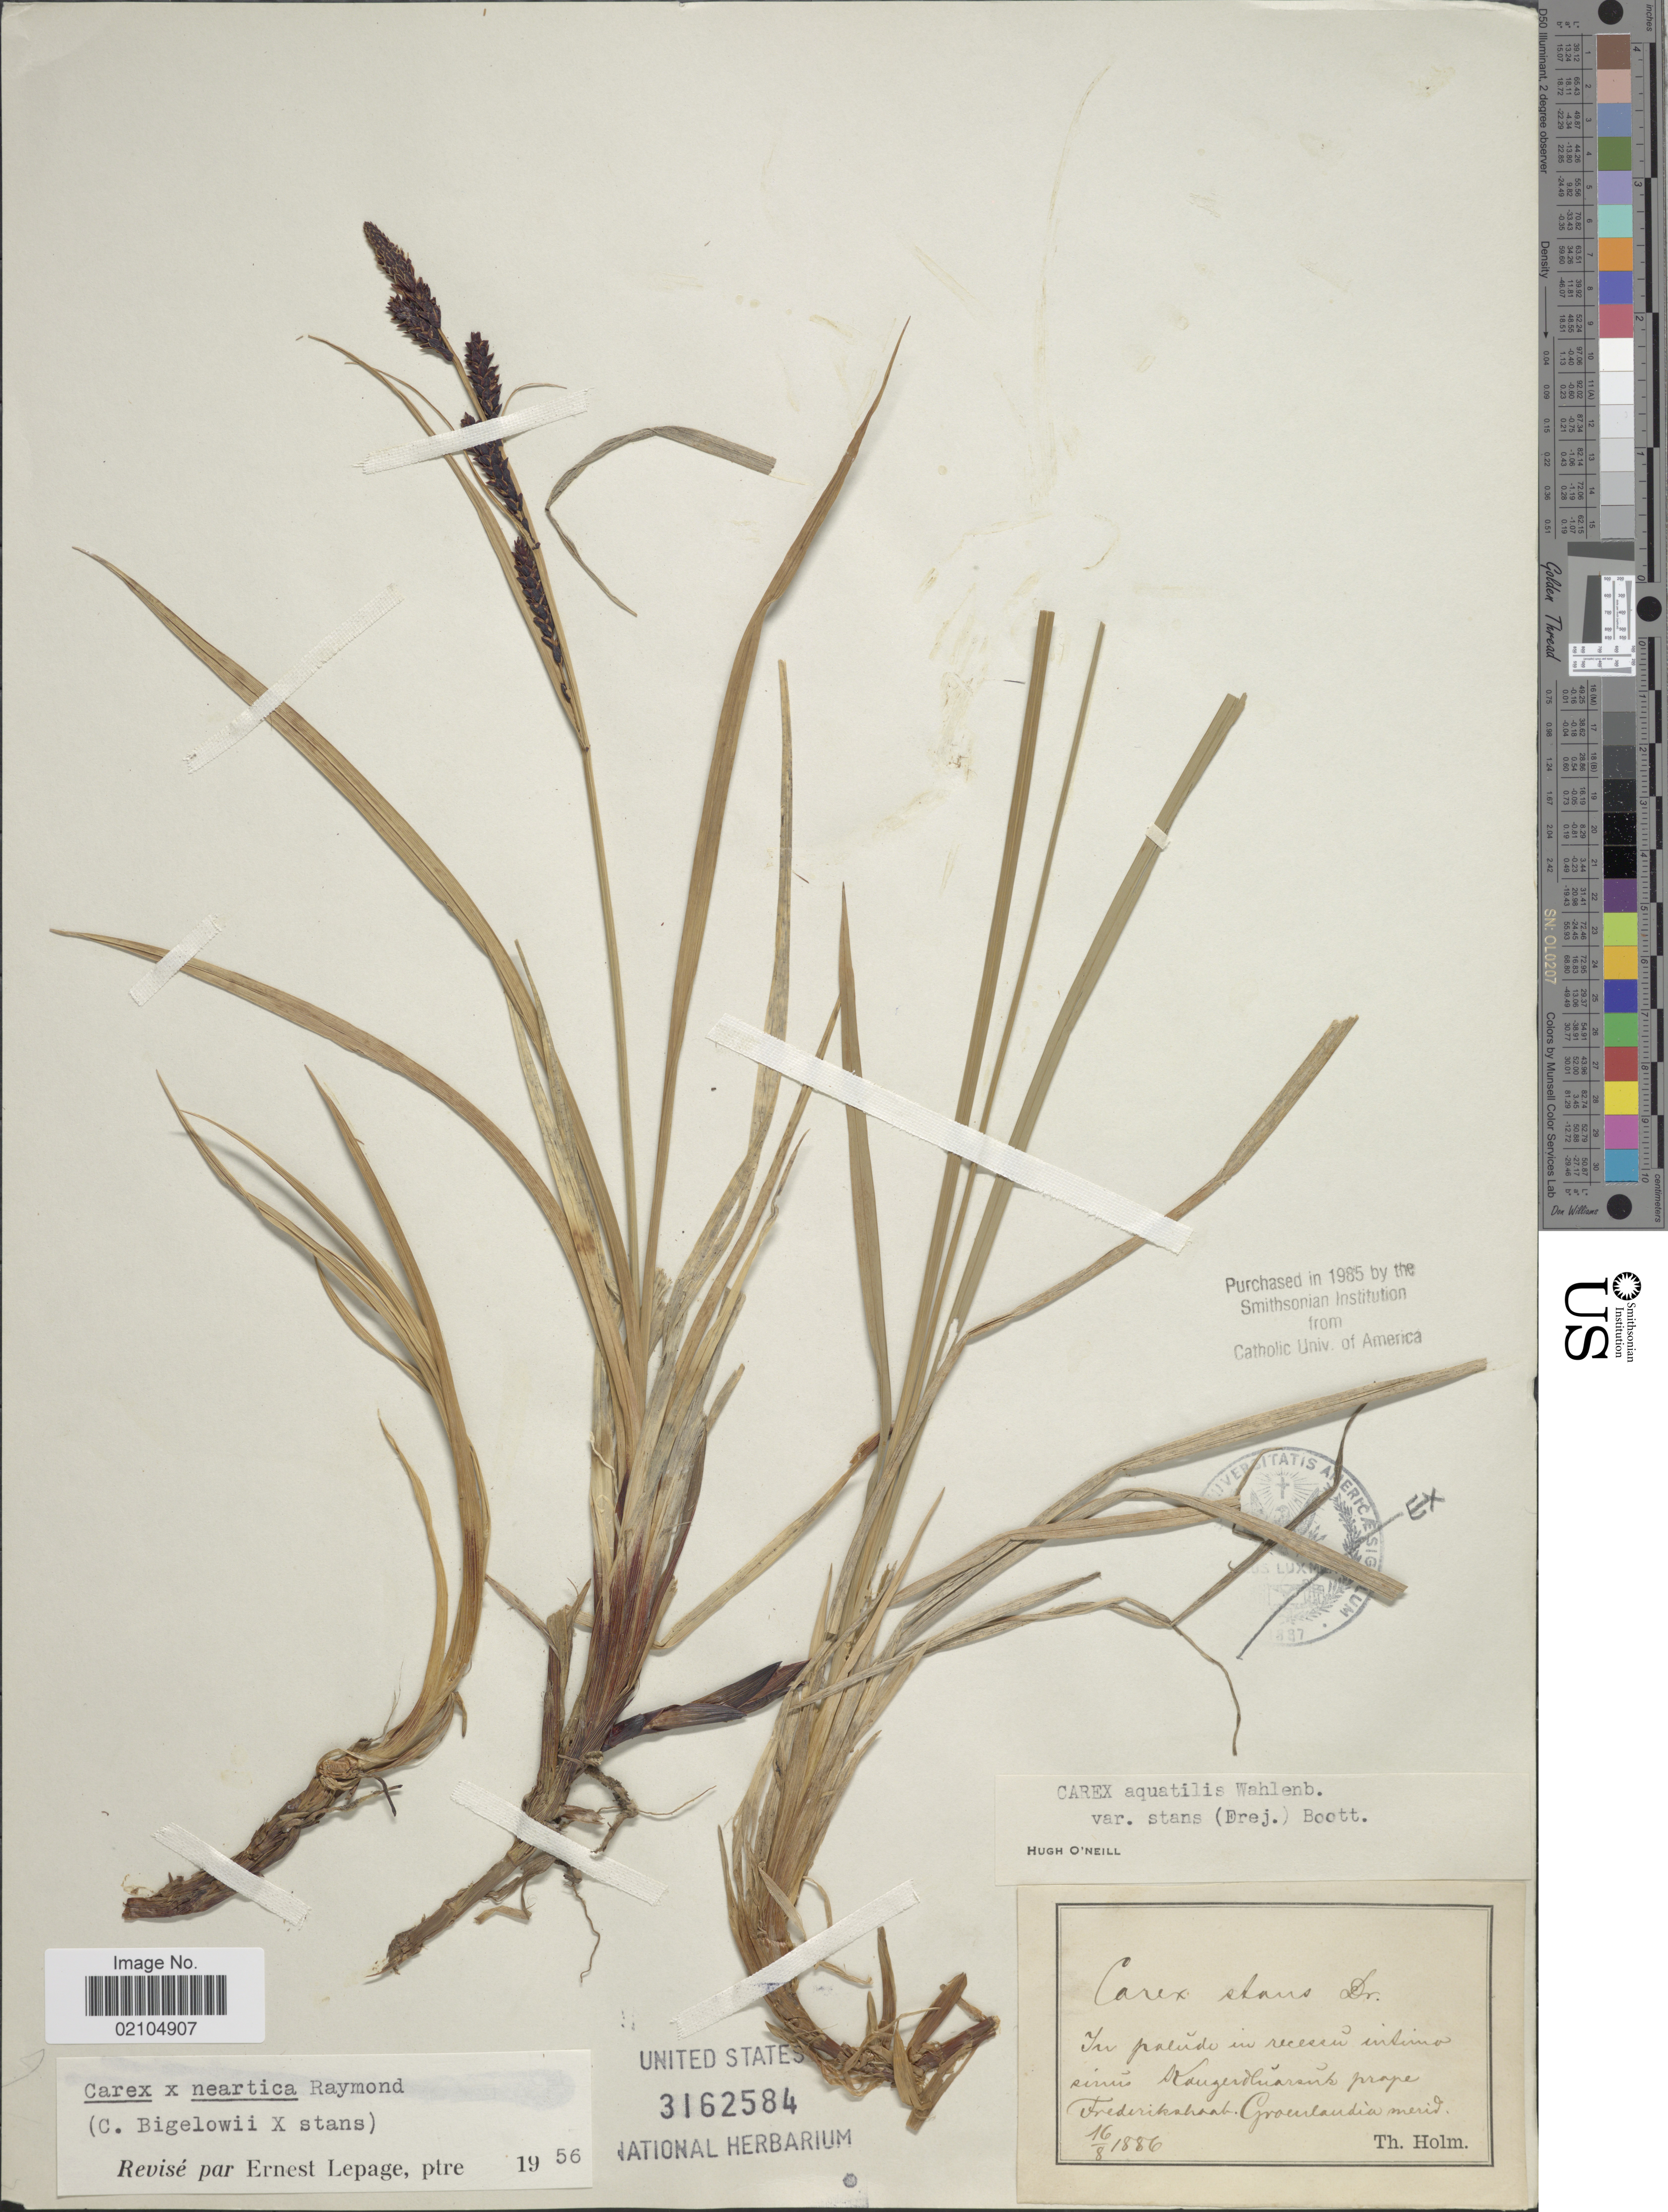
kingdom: Plantae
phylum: Tracheophyta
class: Liliopsida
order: Poales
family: Cyperaceae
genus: Carex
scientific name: Carex bigelowii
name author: Torr. ex Schwein.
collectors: T. Holm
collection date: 1886-08-16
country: Greenland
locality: In palude in recesin intima sinus Kangerdluarsuk prope Frederikhaab, Groenlandia merid.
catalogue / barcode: US 3162584